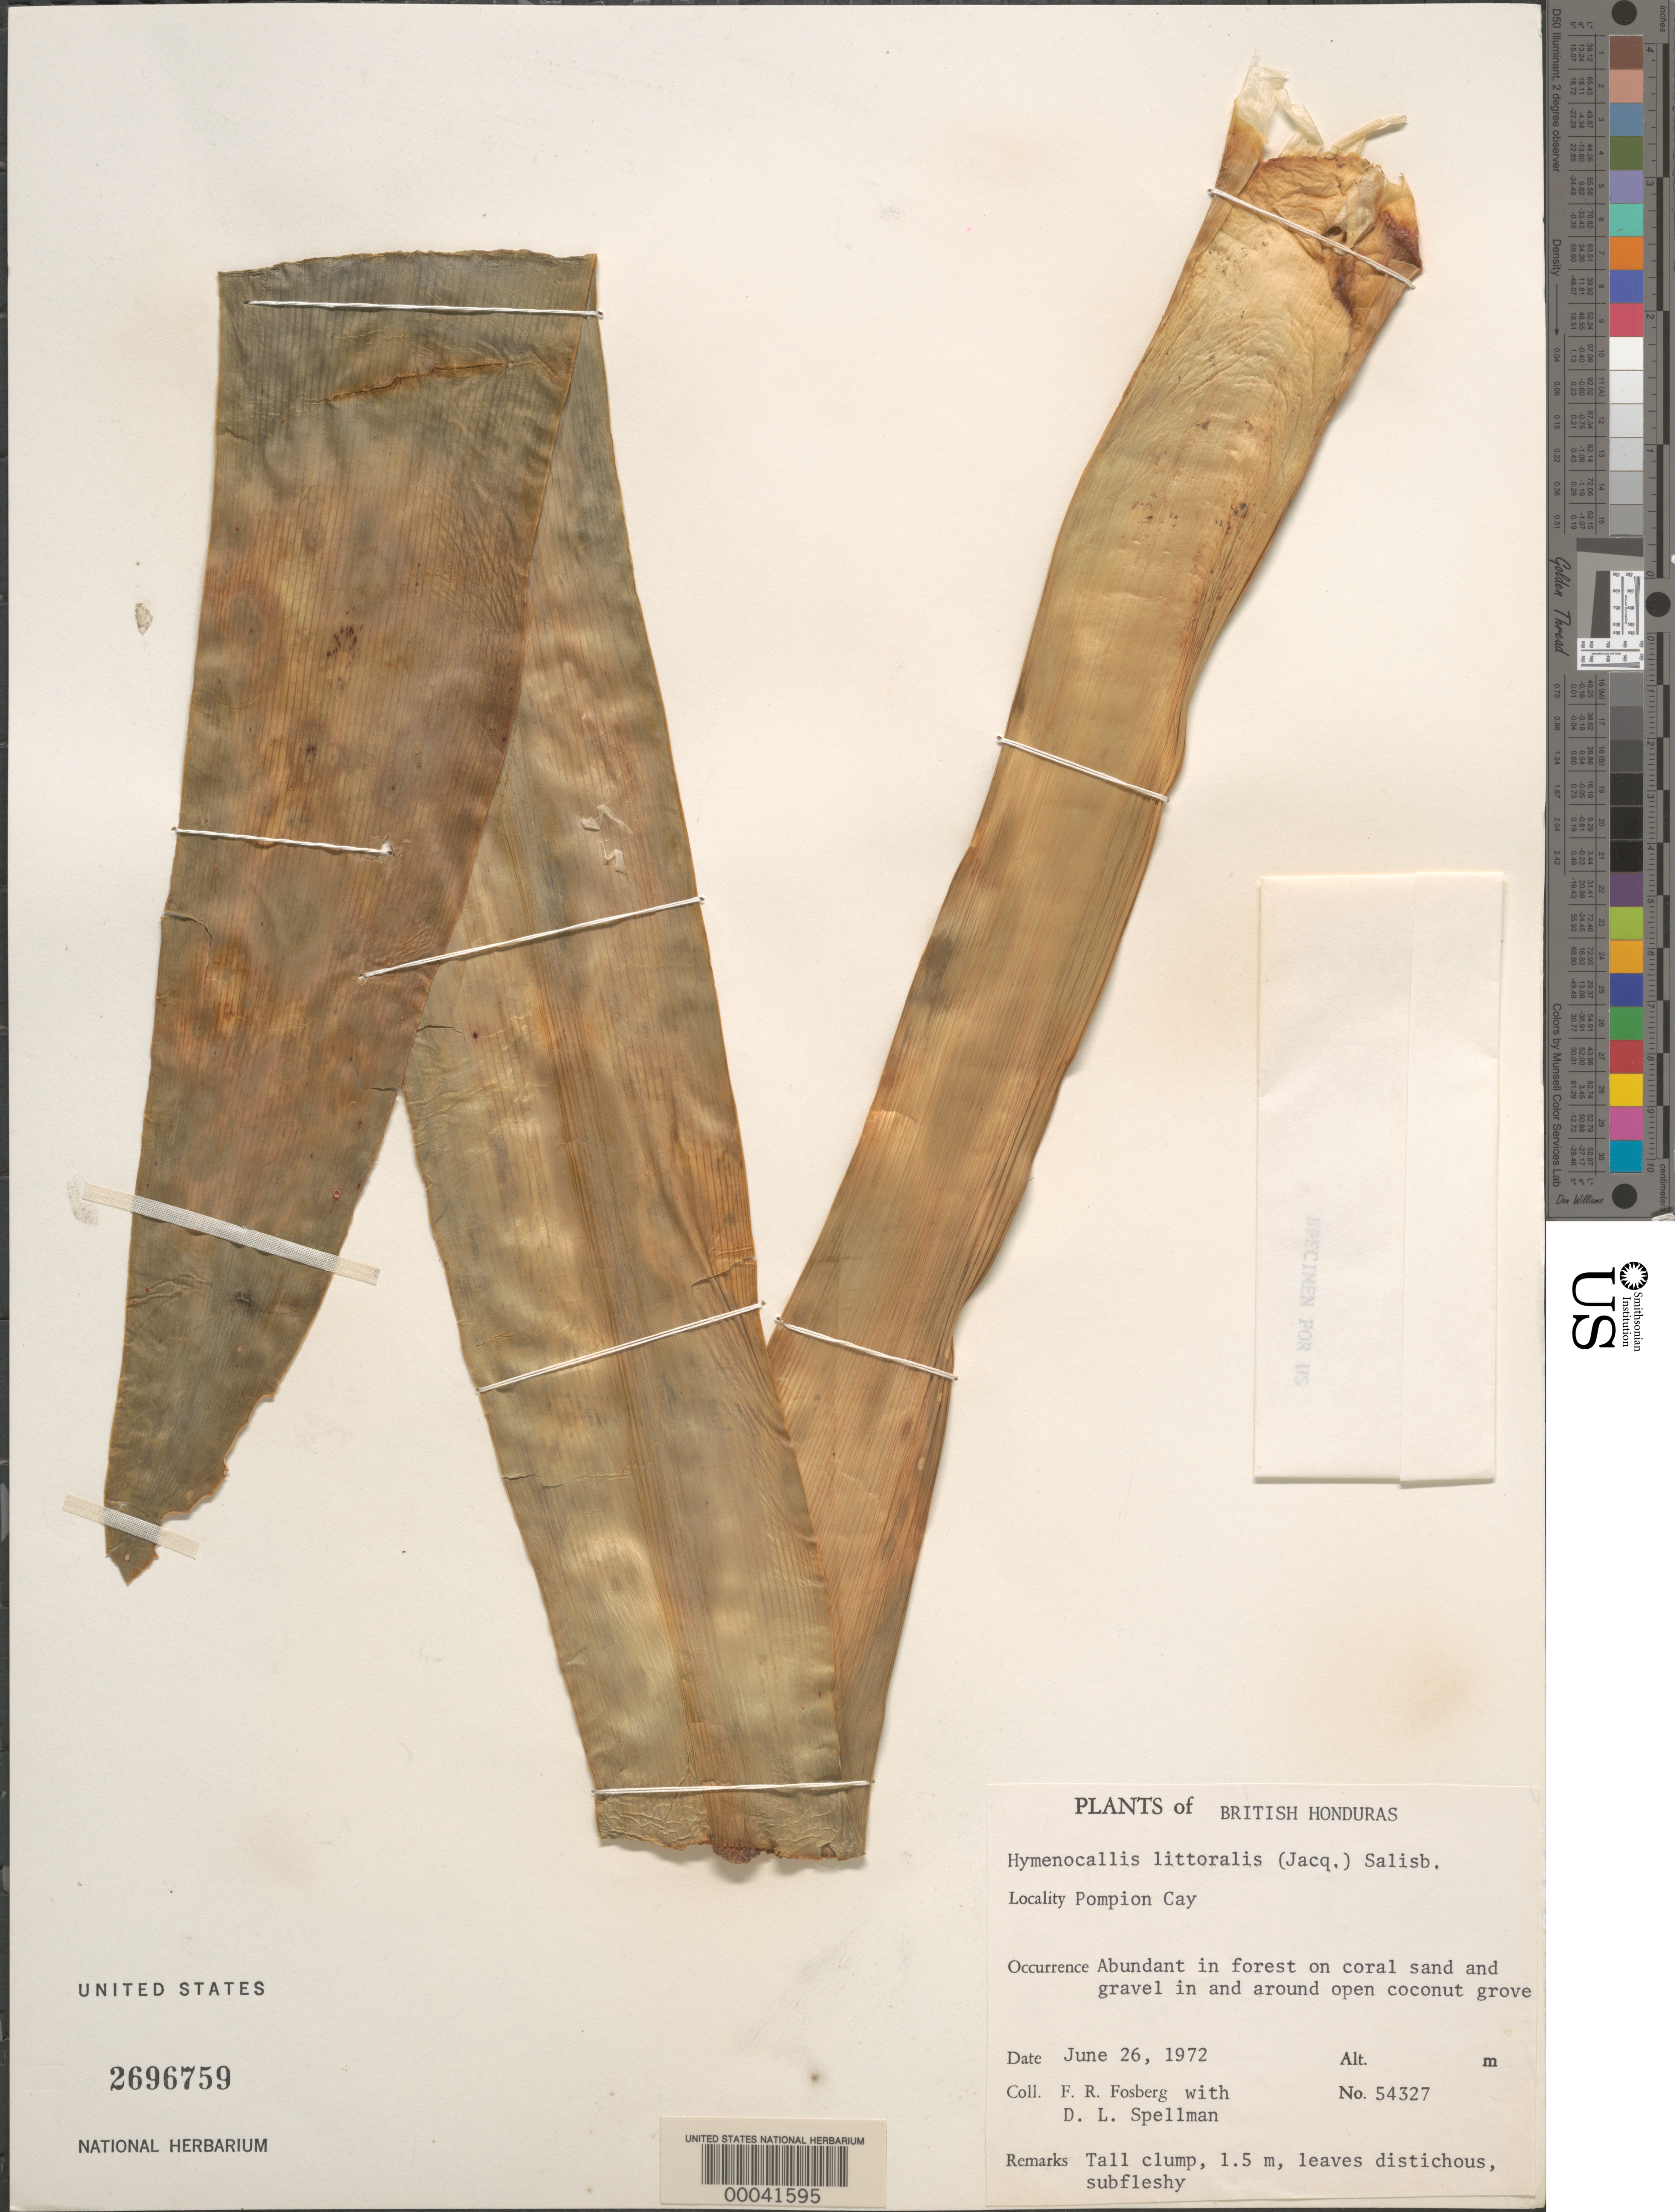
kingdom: Plantae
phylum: Tracheophyta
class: Liliopsida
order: Asparagales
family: Amaryllidaceae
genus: Hymenocallis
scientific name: Hymenocallis littoralis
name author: (Jacq.) Salisb.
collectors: F. R. Fosberg & D. L. Spellman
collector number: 54357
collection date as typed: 26 Jun 1972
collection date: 1972-06-26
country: Belize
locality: Pompion Cay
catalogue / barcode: US 2696759